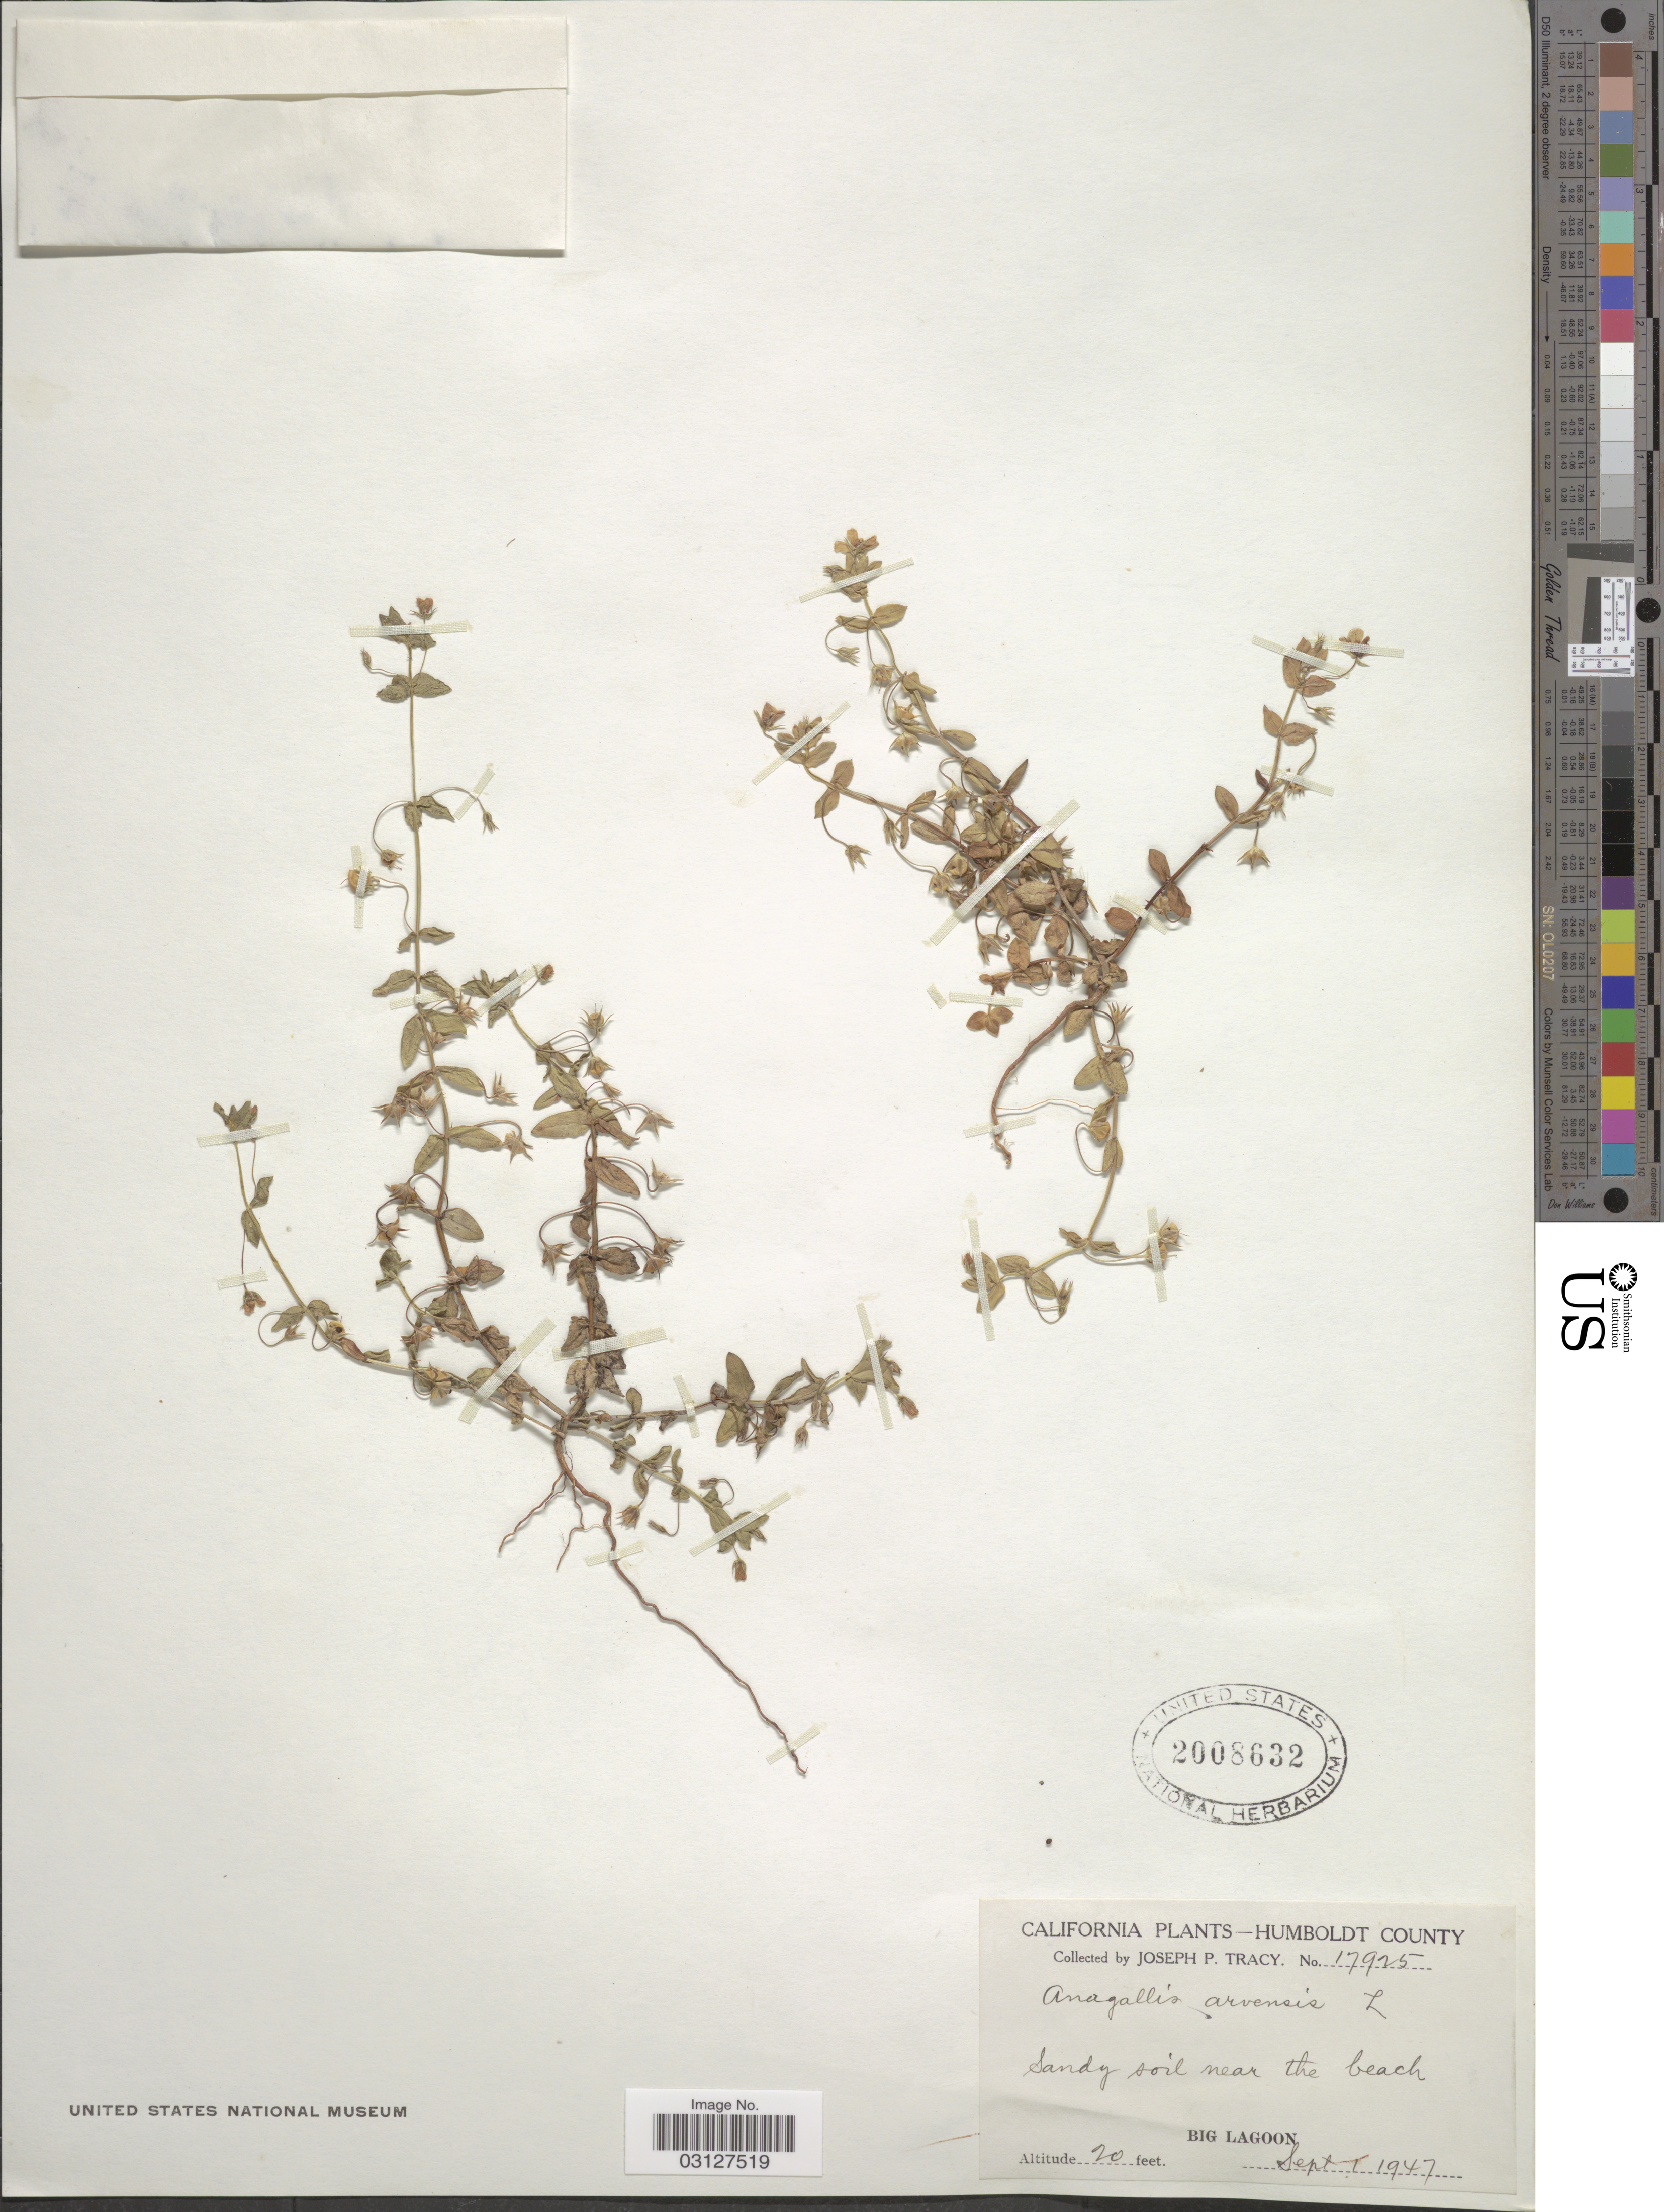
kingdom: Plantae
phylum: Tracheophyta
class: Magnoliopsida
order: Ericales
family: Primulaceae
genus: Anagallis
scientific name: Anagallis arvensis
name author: L.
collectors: J. Tracy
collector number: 17925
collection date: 1947-09-01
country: United States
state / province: California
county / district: Humboldt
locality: Humboldt County. Big Lagoon.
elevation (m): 6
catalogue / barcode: US 2008632